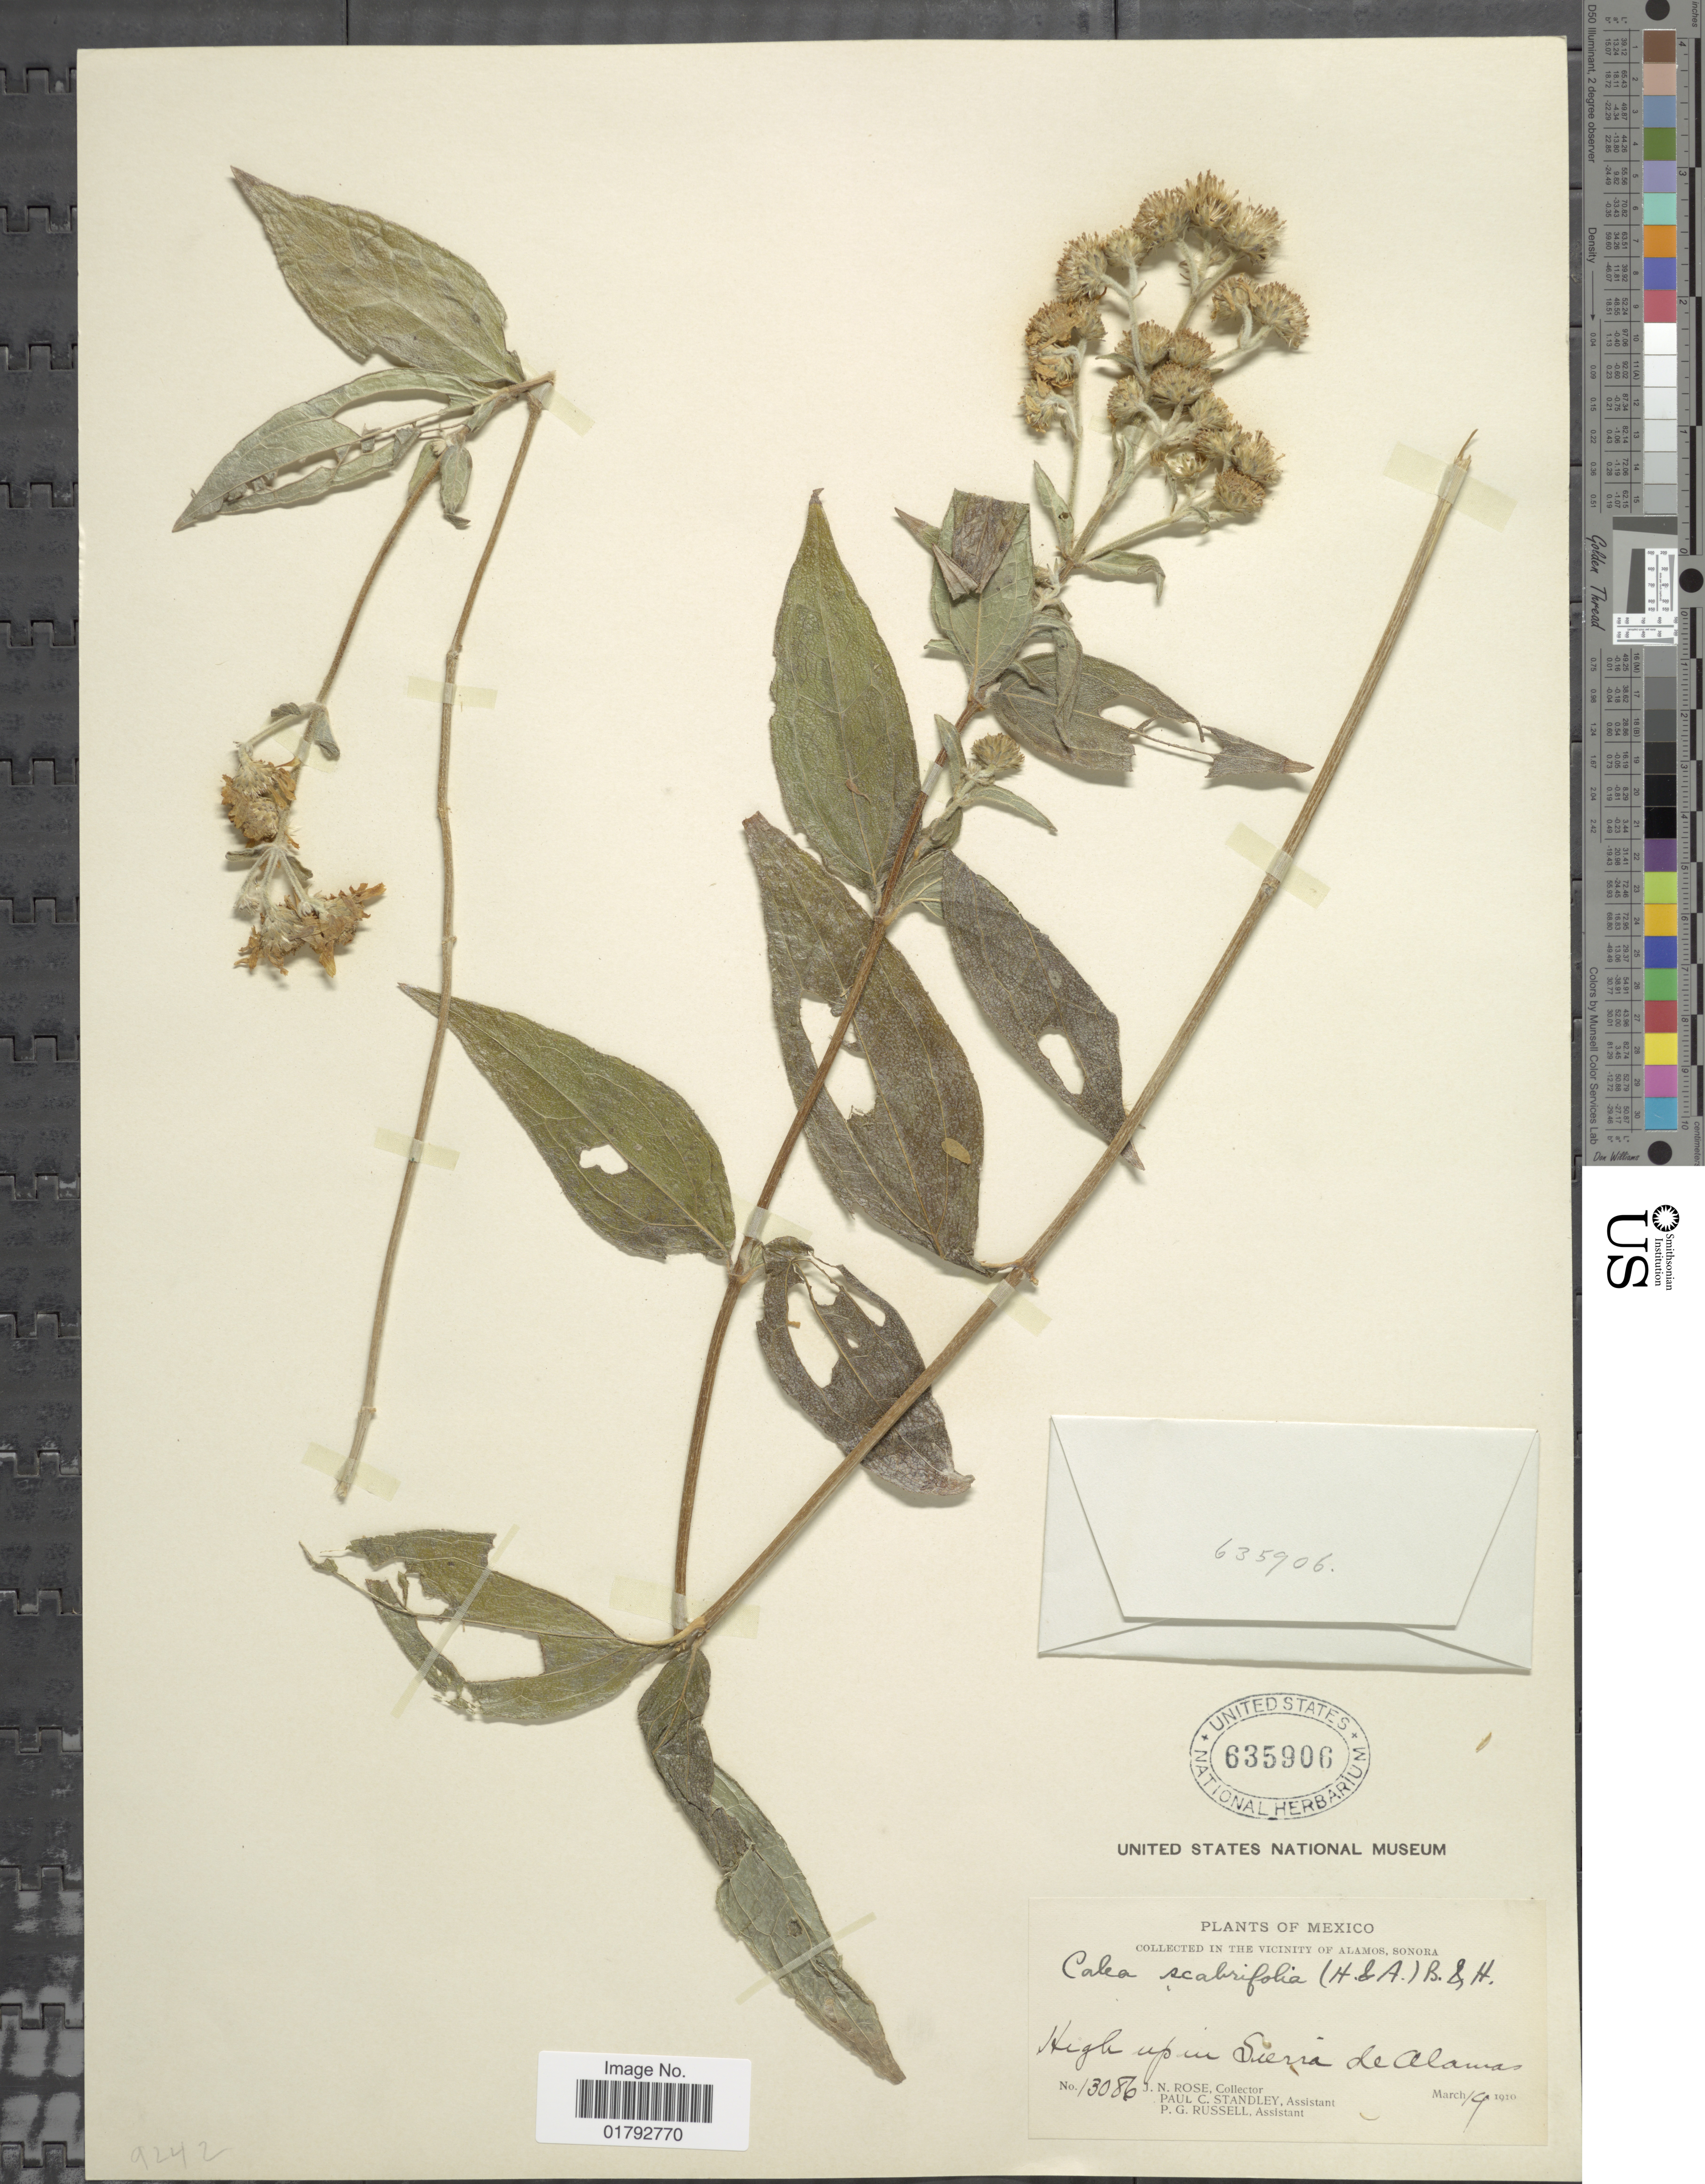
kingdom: Plantae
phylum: Tracheophyta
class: Magnoliopsida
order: Asterales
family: Asteraceae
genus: Alloispermum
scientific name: Alloispermum scabrifolium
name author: (Hook.) H. Rob.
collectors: J. N. Rose, P. C. Standley & P. Russell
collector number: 13086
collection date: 1910-03-19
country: Mexico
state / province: Sonora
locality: Vicinity of Alamos, Sonora, High up in Sierra de Alamos.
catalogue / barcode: US 635906